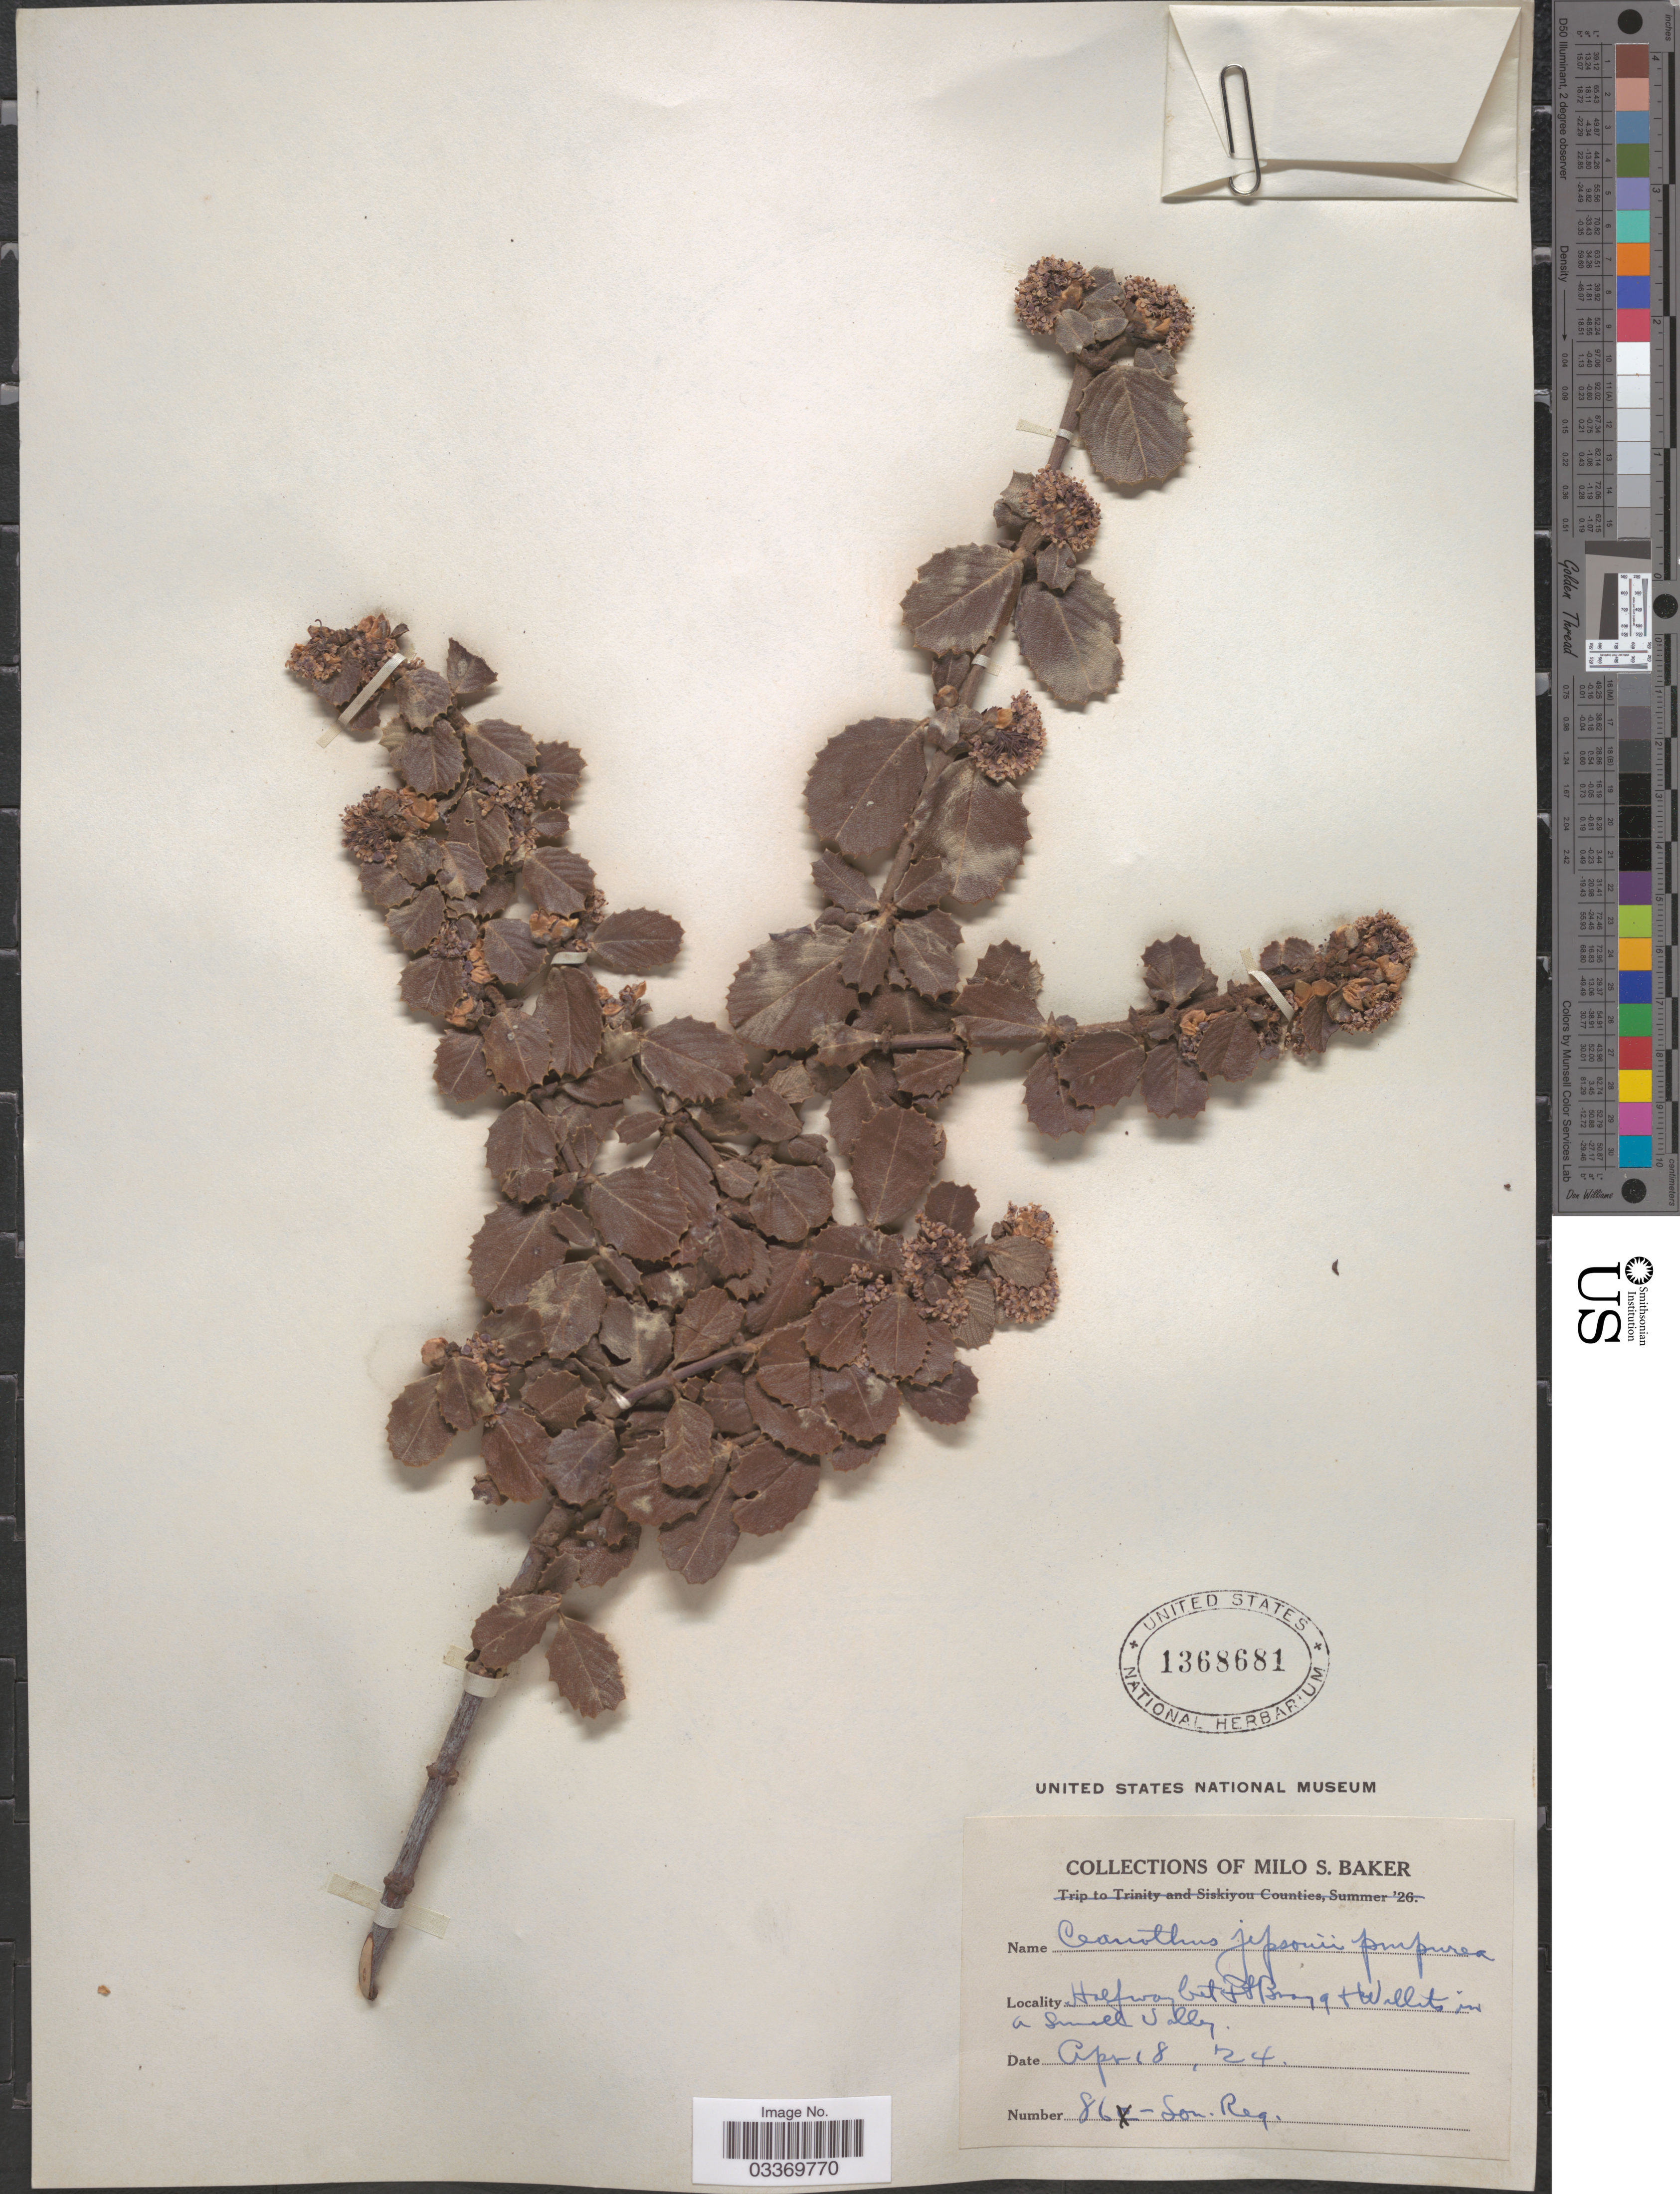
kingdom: Plantae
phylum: Tracheophyta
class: Magnoliopsida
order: Rosales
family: Rhamnaceae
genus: Ceanothus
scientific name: Ceanothus jepsonii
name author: Greene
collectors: M. S. Baker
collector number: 86X-Son. Reg.?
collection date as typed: Transcribed d/m/y: 18/4/24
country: United States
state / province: California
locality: Halfway bet. Ft. Bragg & Willits in a small valley.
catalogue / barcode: US 1368681